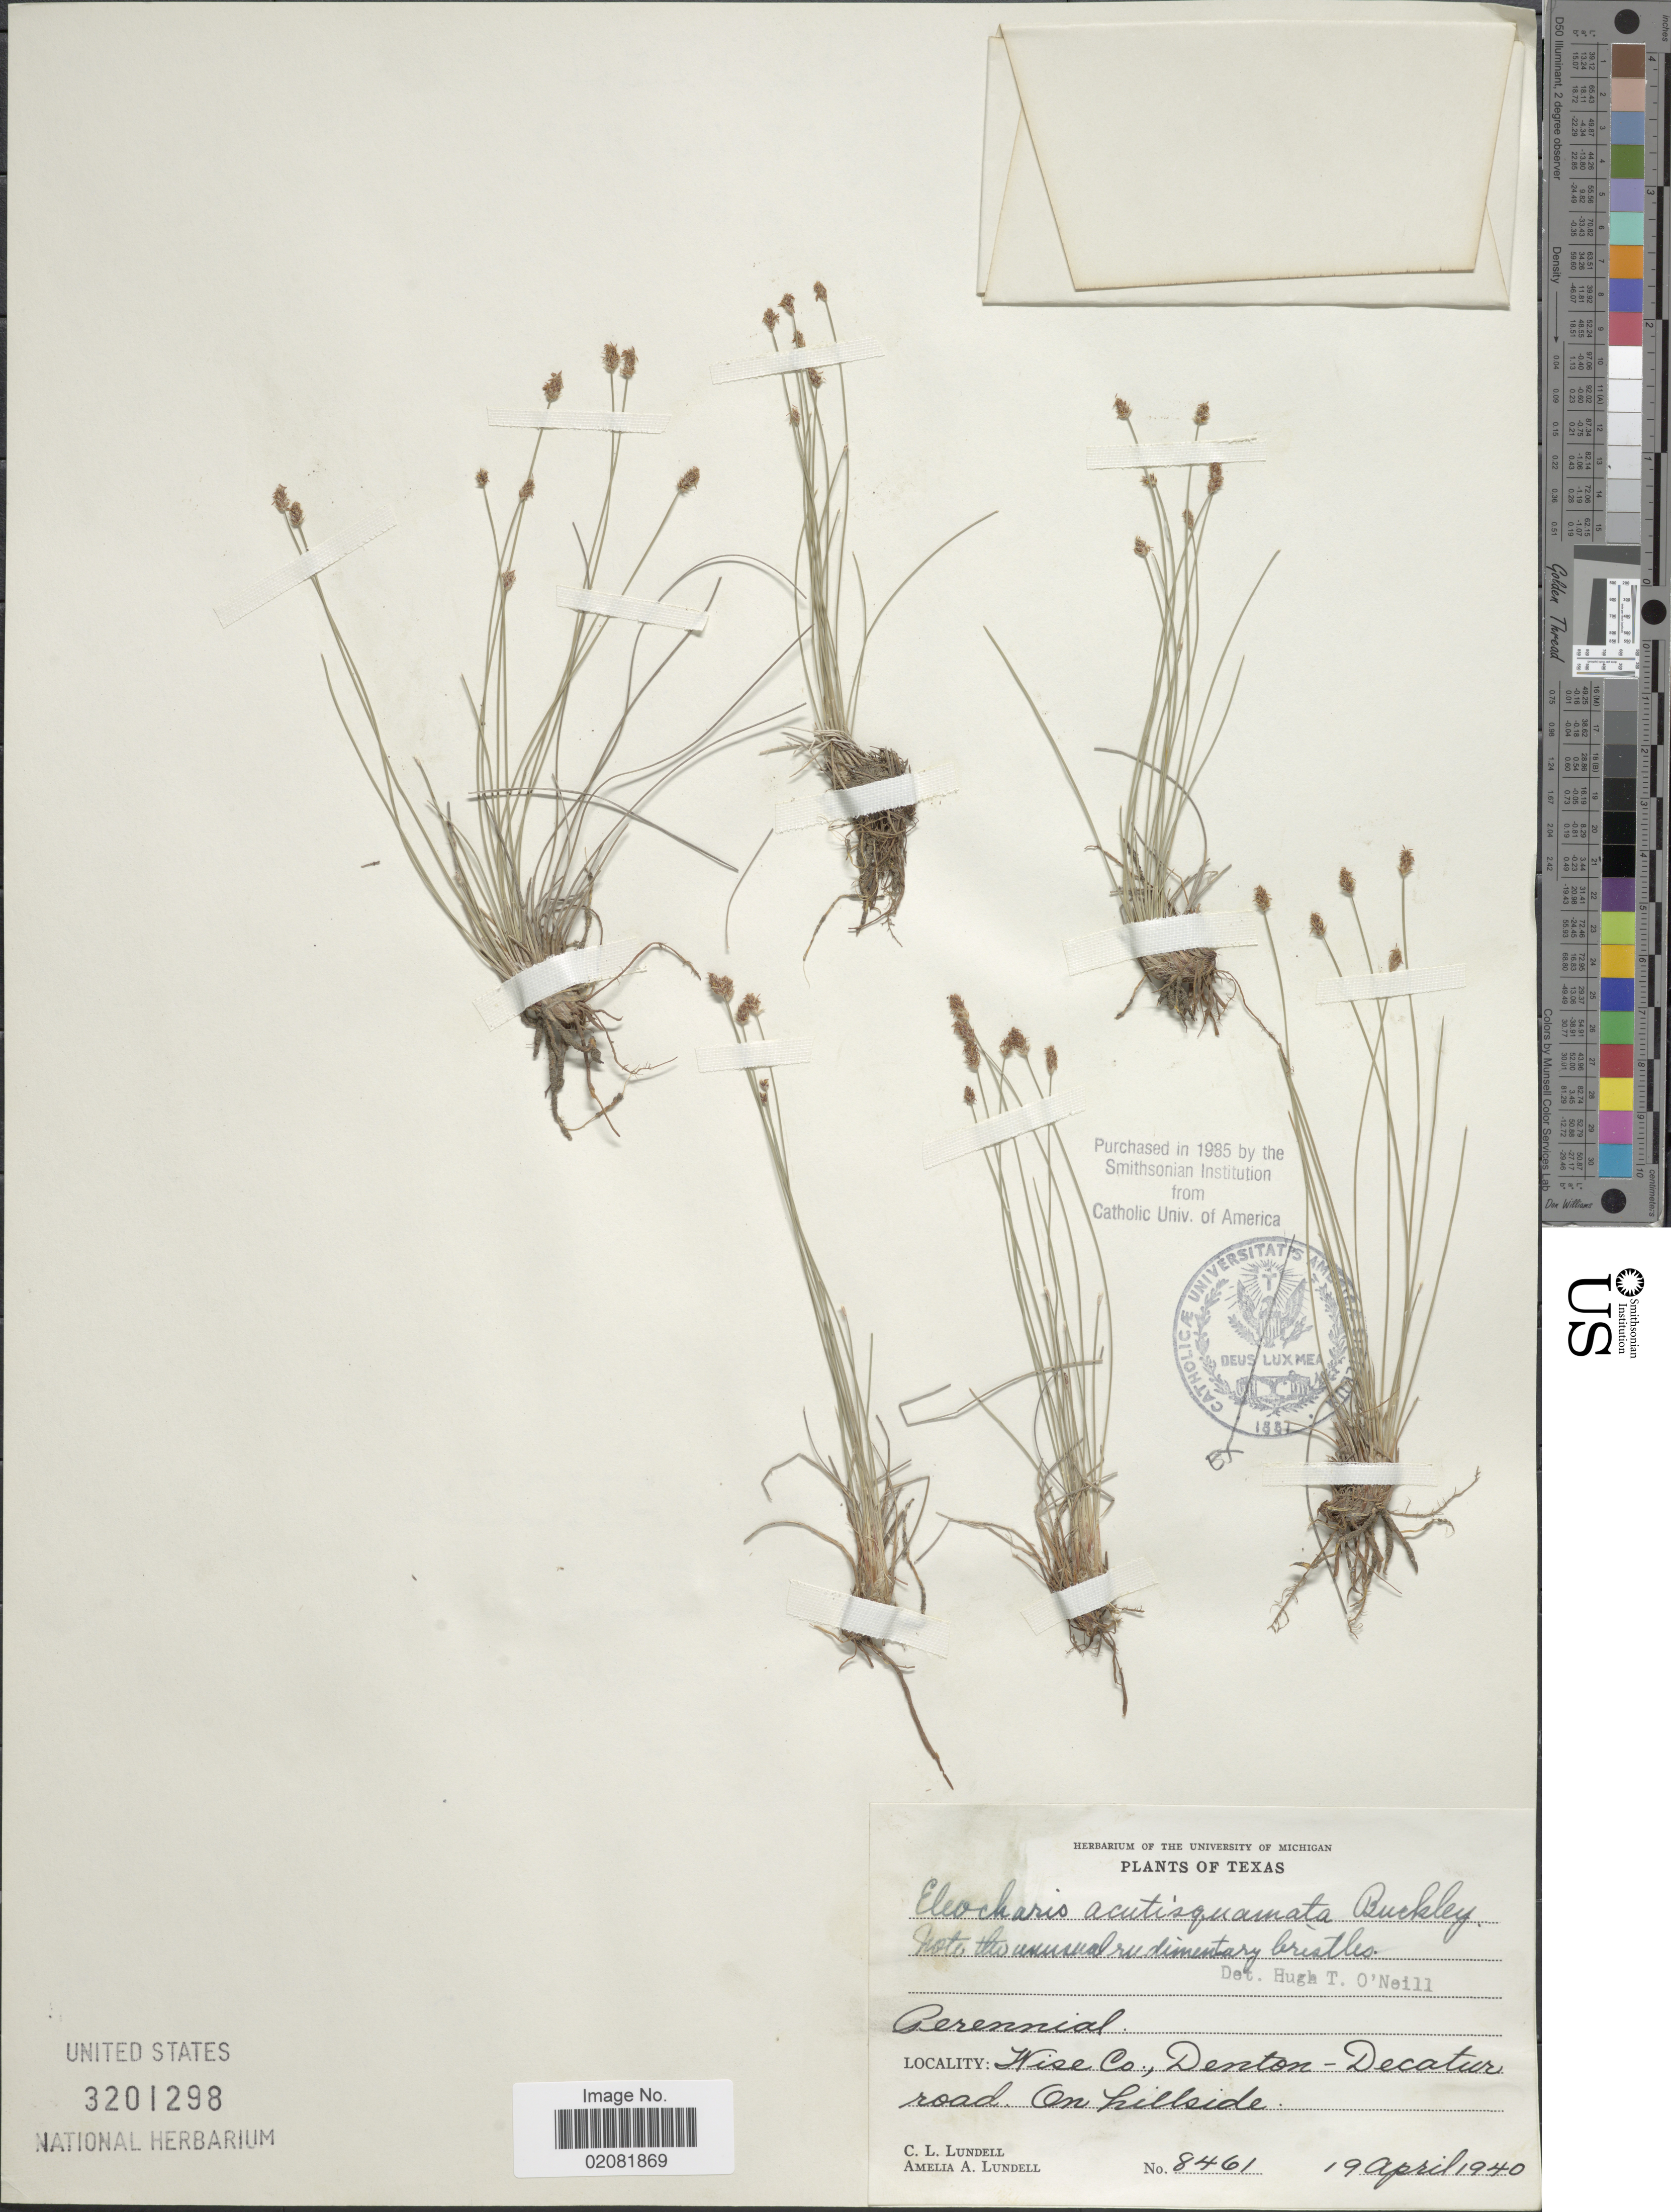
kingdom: Plantae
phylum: Tracheophyta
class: Liliopsida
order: Poales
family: Cyperaceae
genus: Eleocharis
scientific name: Eleocharis acutisquamata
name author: Buckley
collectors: C. L. Lundell & A. A. Lundell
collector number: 8461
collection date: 1940-04-19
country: United States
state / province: Texas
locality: Wise Co., Denton - Decatur road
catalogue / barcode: US 3201298